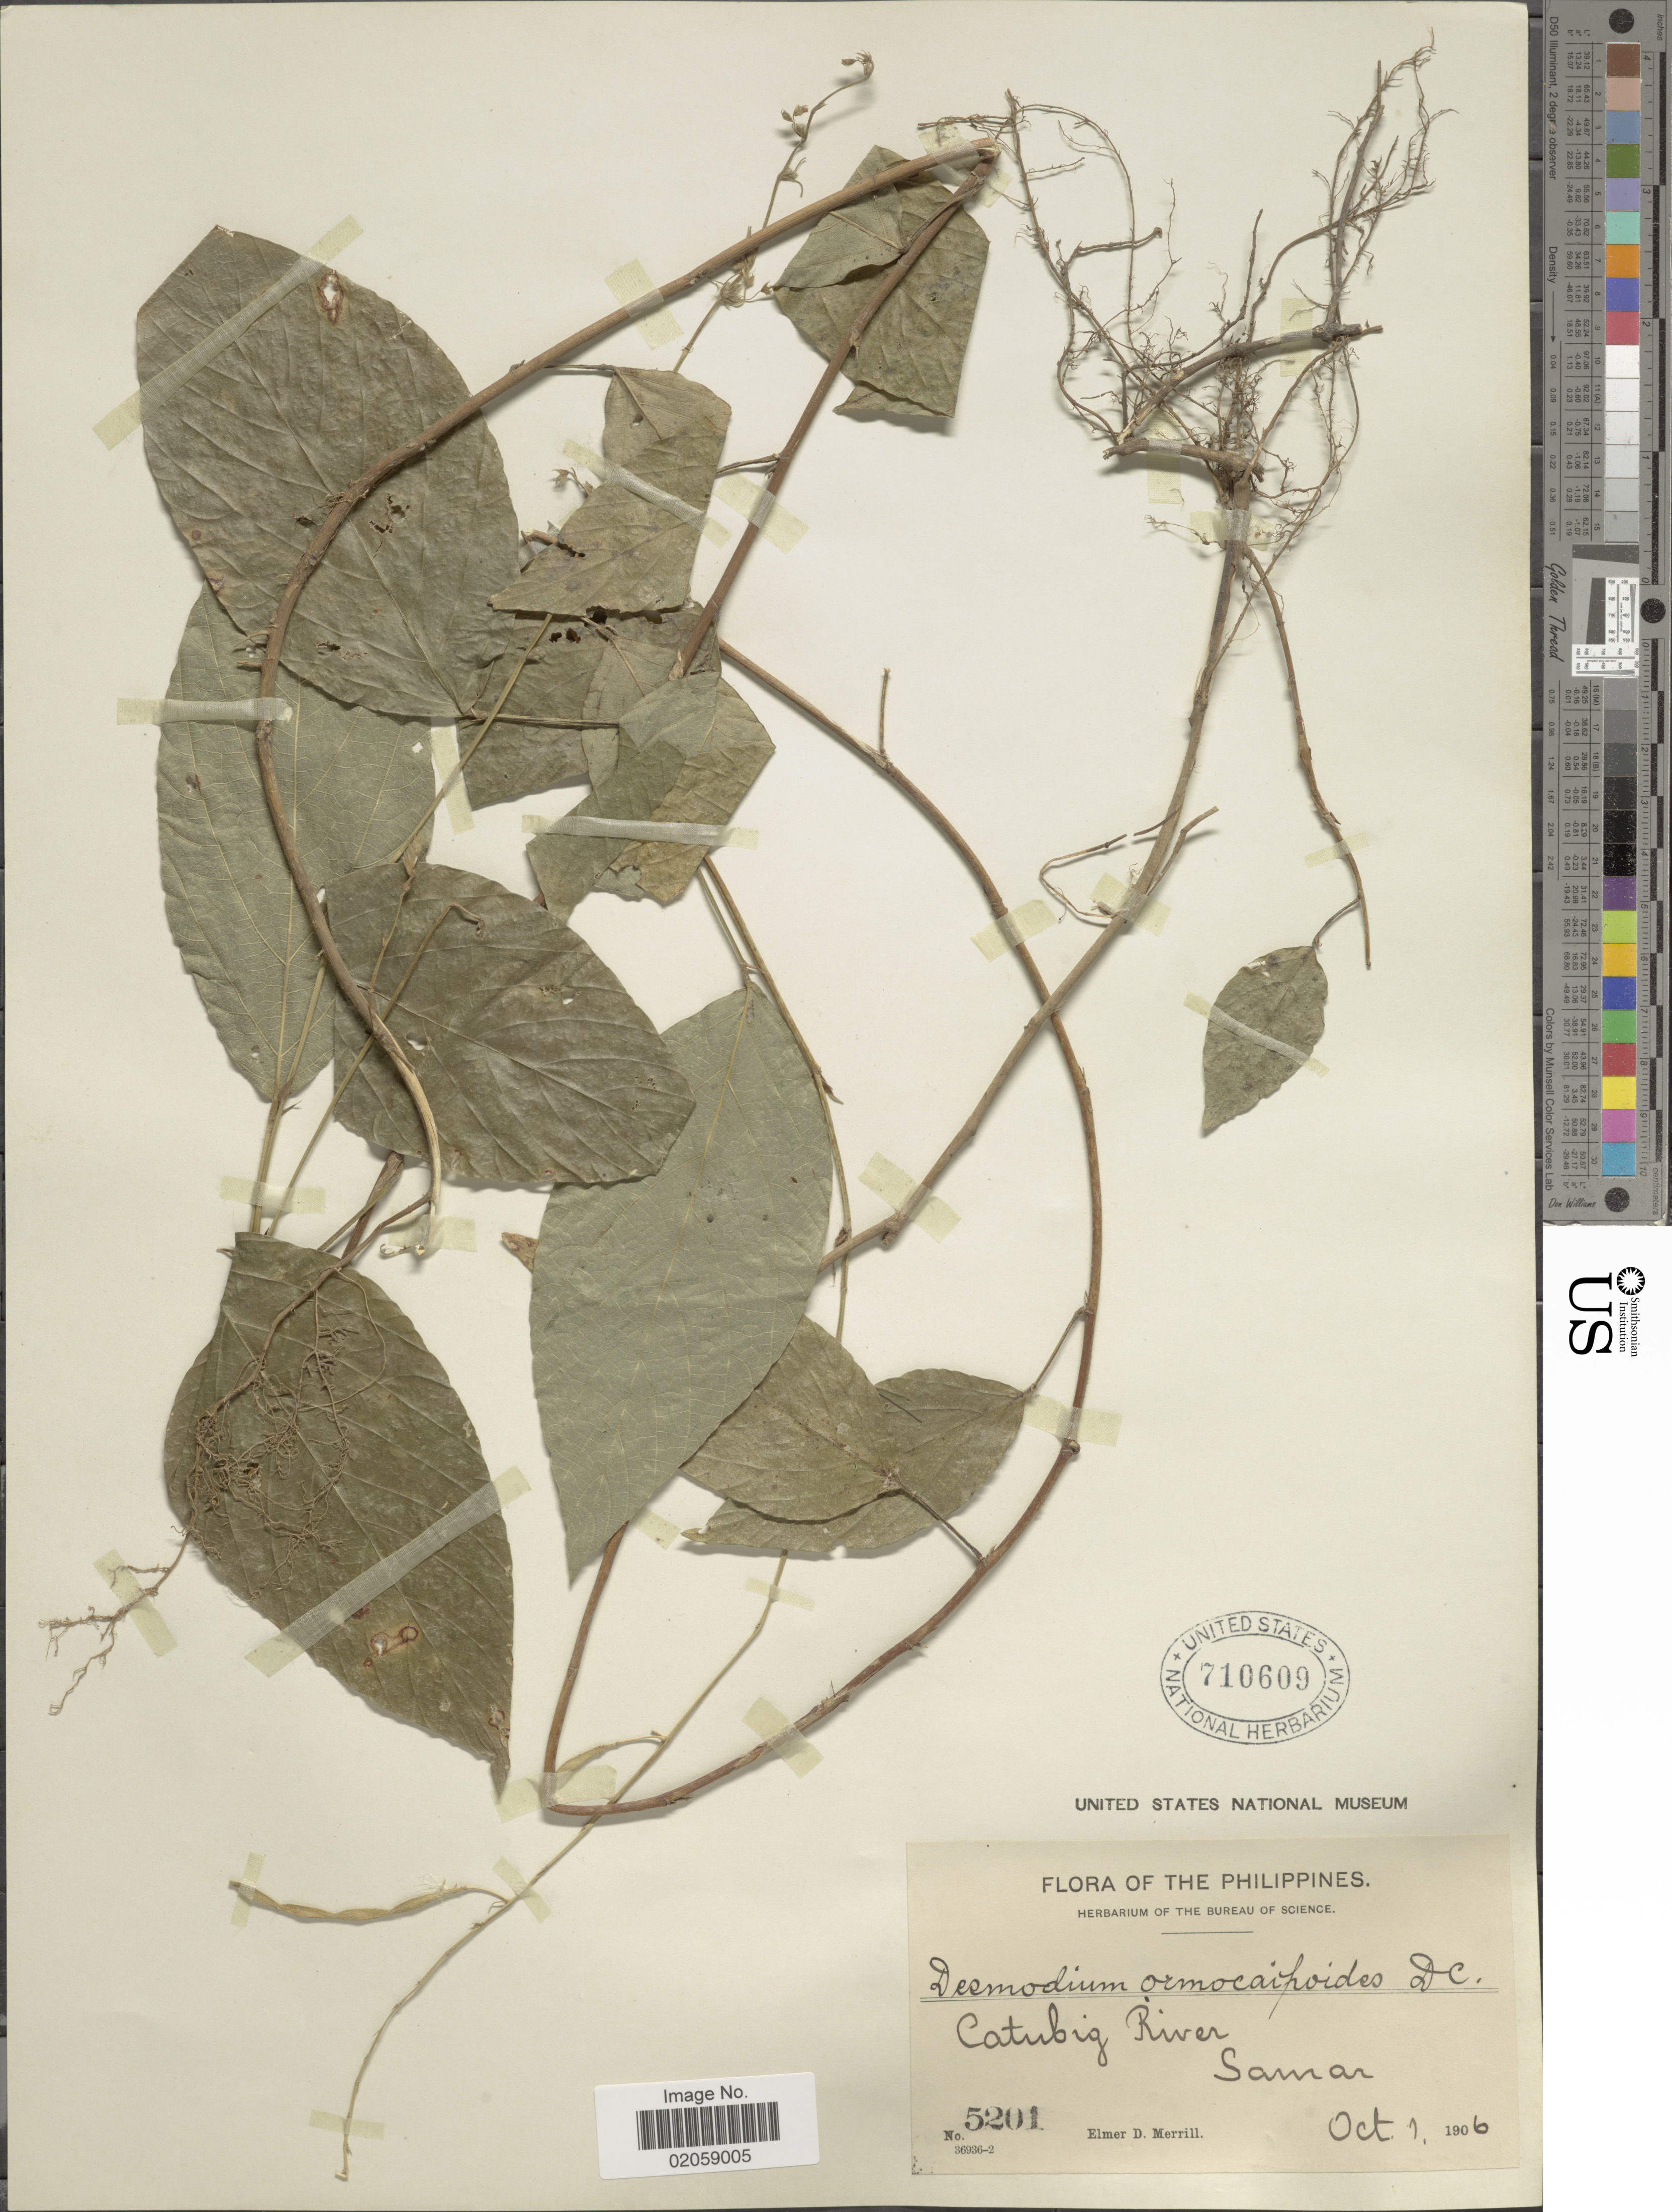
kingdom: Plantae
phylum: Tracheophyta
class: Magnoliopsida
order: Fabales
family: Fabaceae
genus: Hanslia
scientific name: Hanslia ormocarpoides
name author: (DC.) H. Ohashi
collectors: E. D. Merrill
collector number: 5201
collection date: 1906-10-01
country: Philippines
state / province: Eastern Visayas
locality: Catubig River, Samar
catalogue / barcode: US 710609